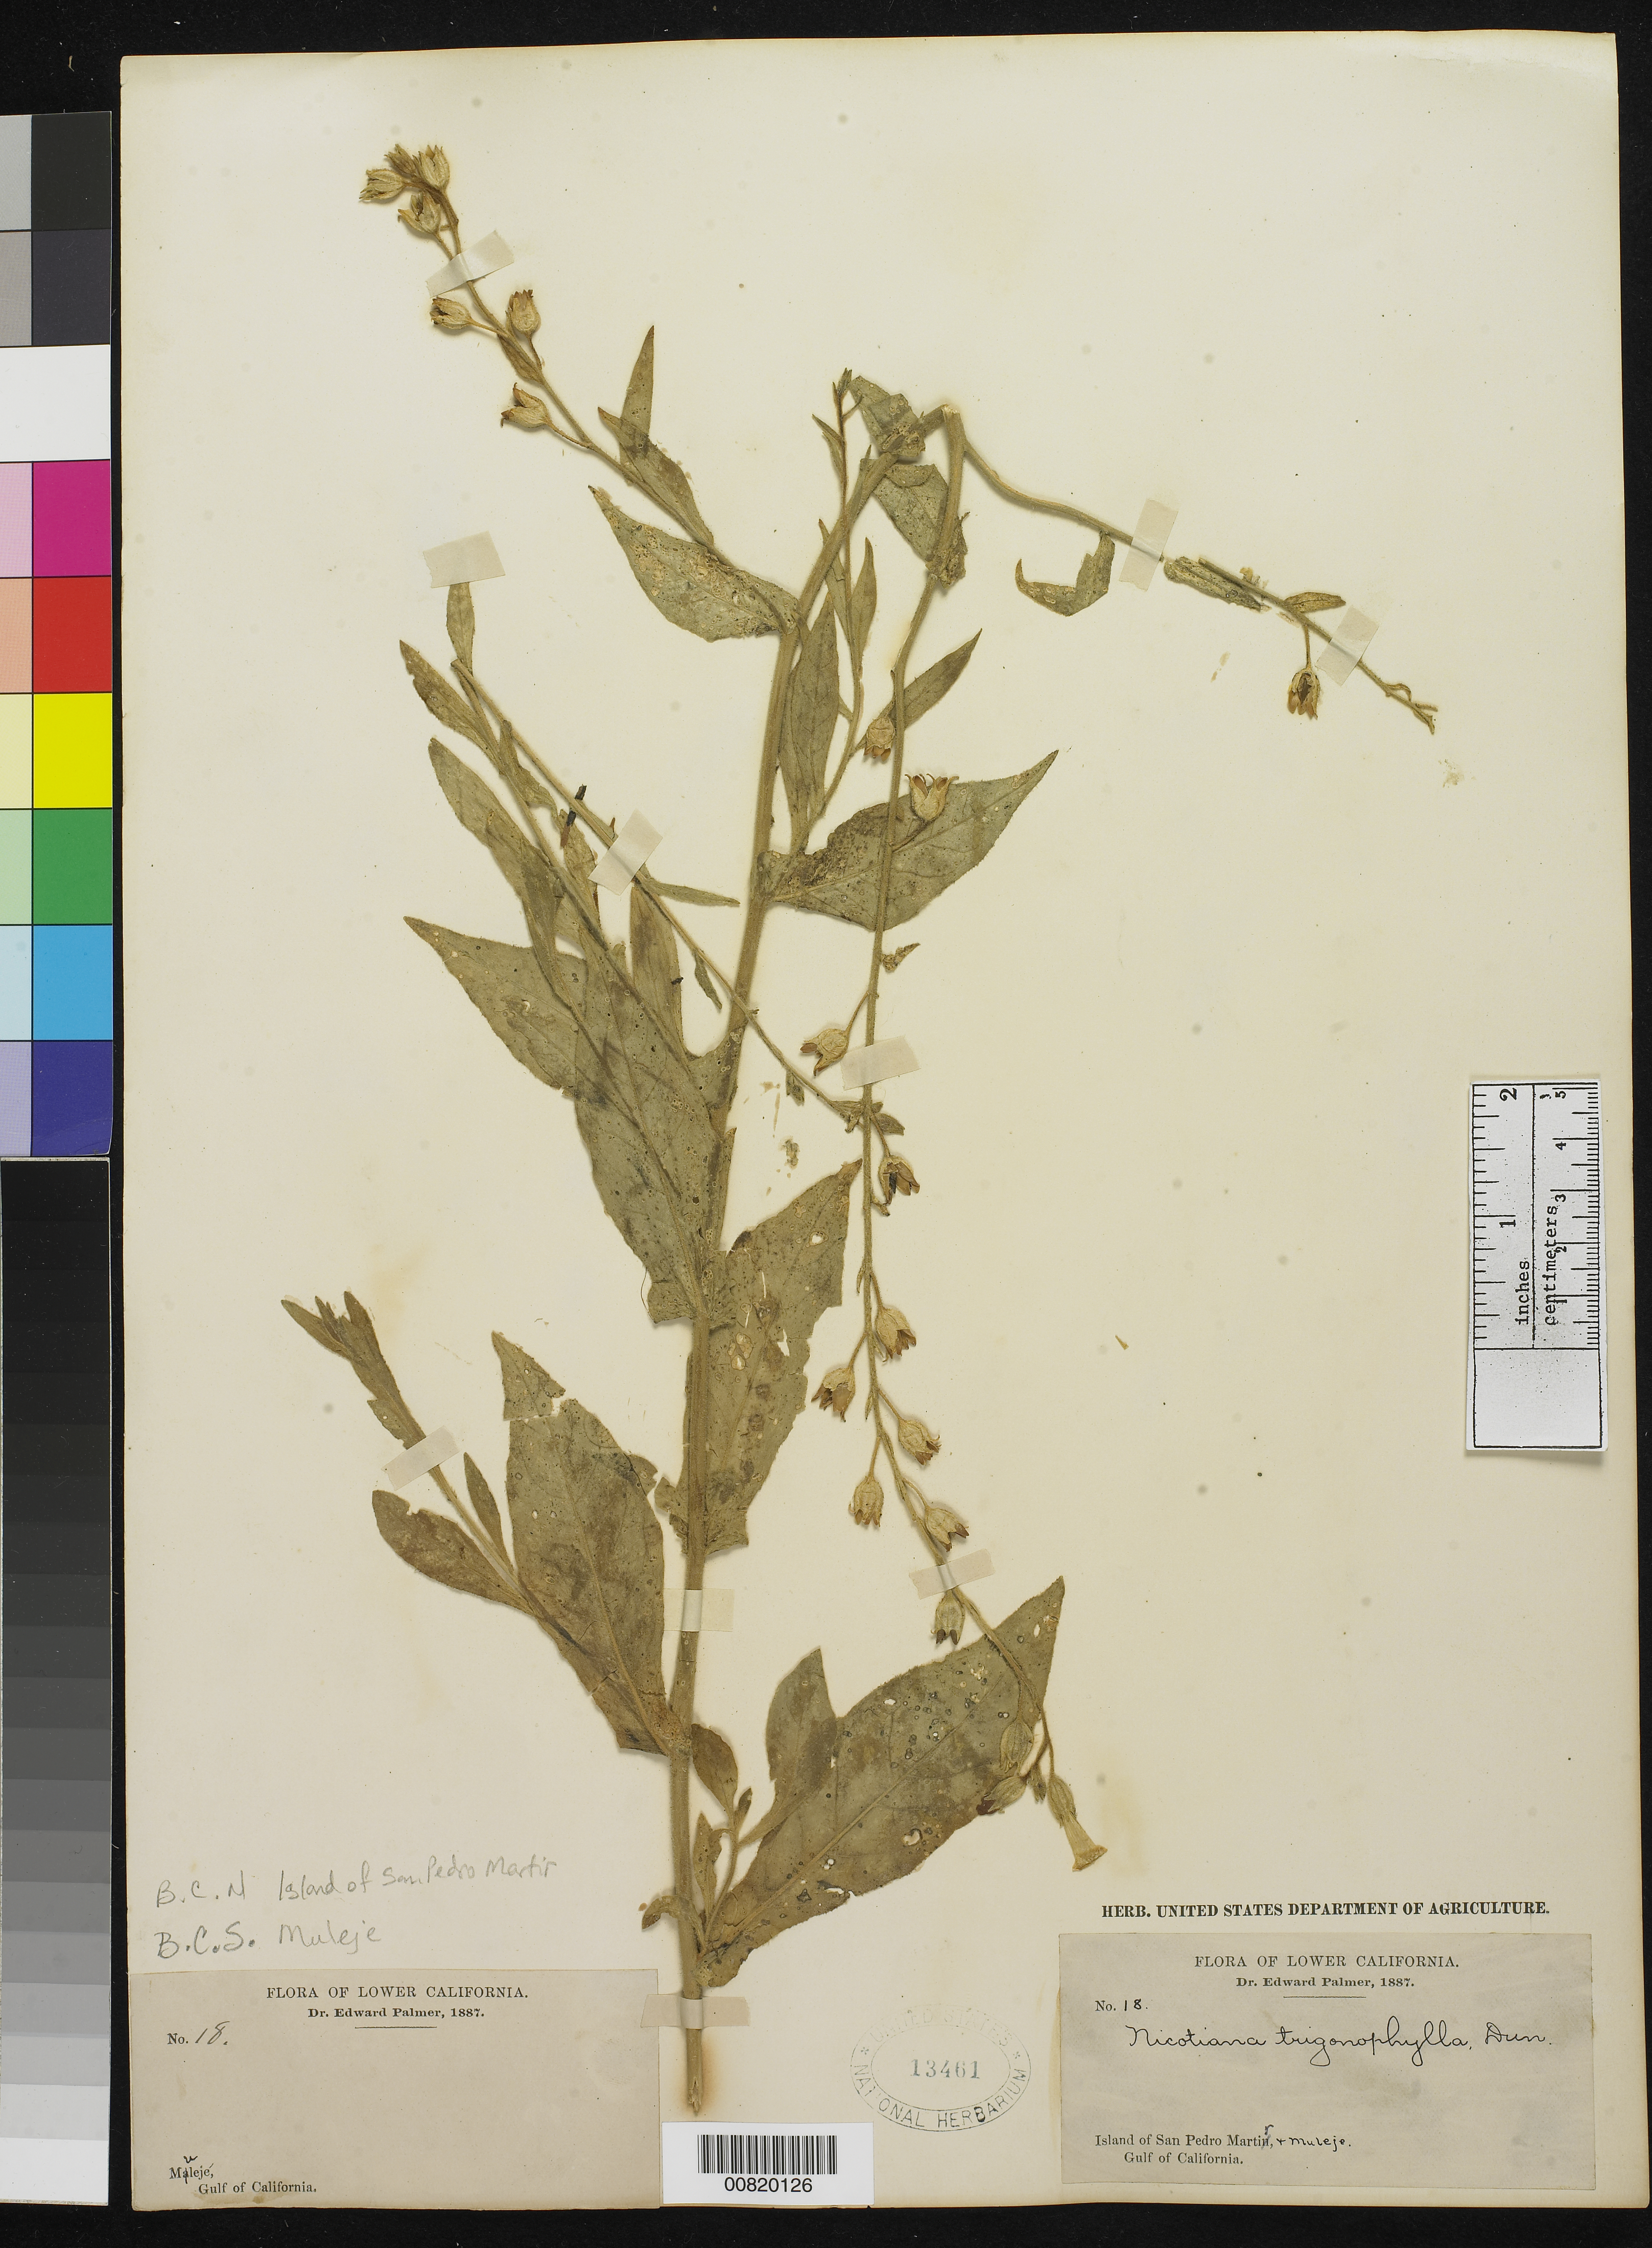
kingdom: Plantae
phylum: Tracheophyta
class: Magnoliopsida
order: Solanales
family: Solanaceae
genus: Nicotiana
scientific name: Nicotiana trigonophylla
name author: Dunal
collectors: E. Palmer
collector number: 18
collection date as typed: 1887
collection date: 1887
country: Mexico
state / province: Baja California Norte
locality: Island of San Pedro Mártir and Muleje States of Baja California Norte and Baja California Sur. Gulf of California.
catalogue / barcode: US 13461